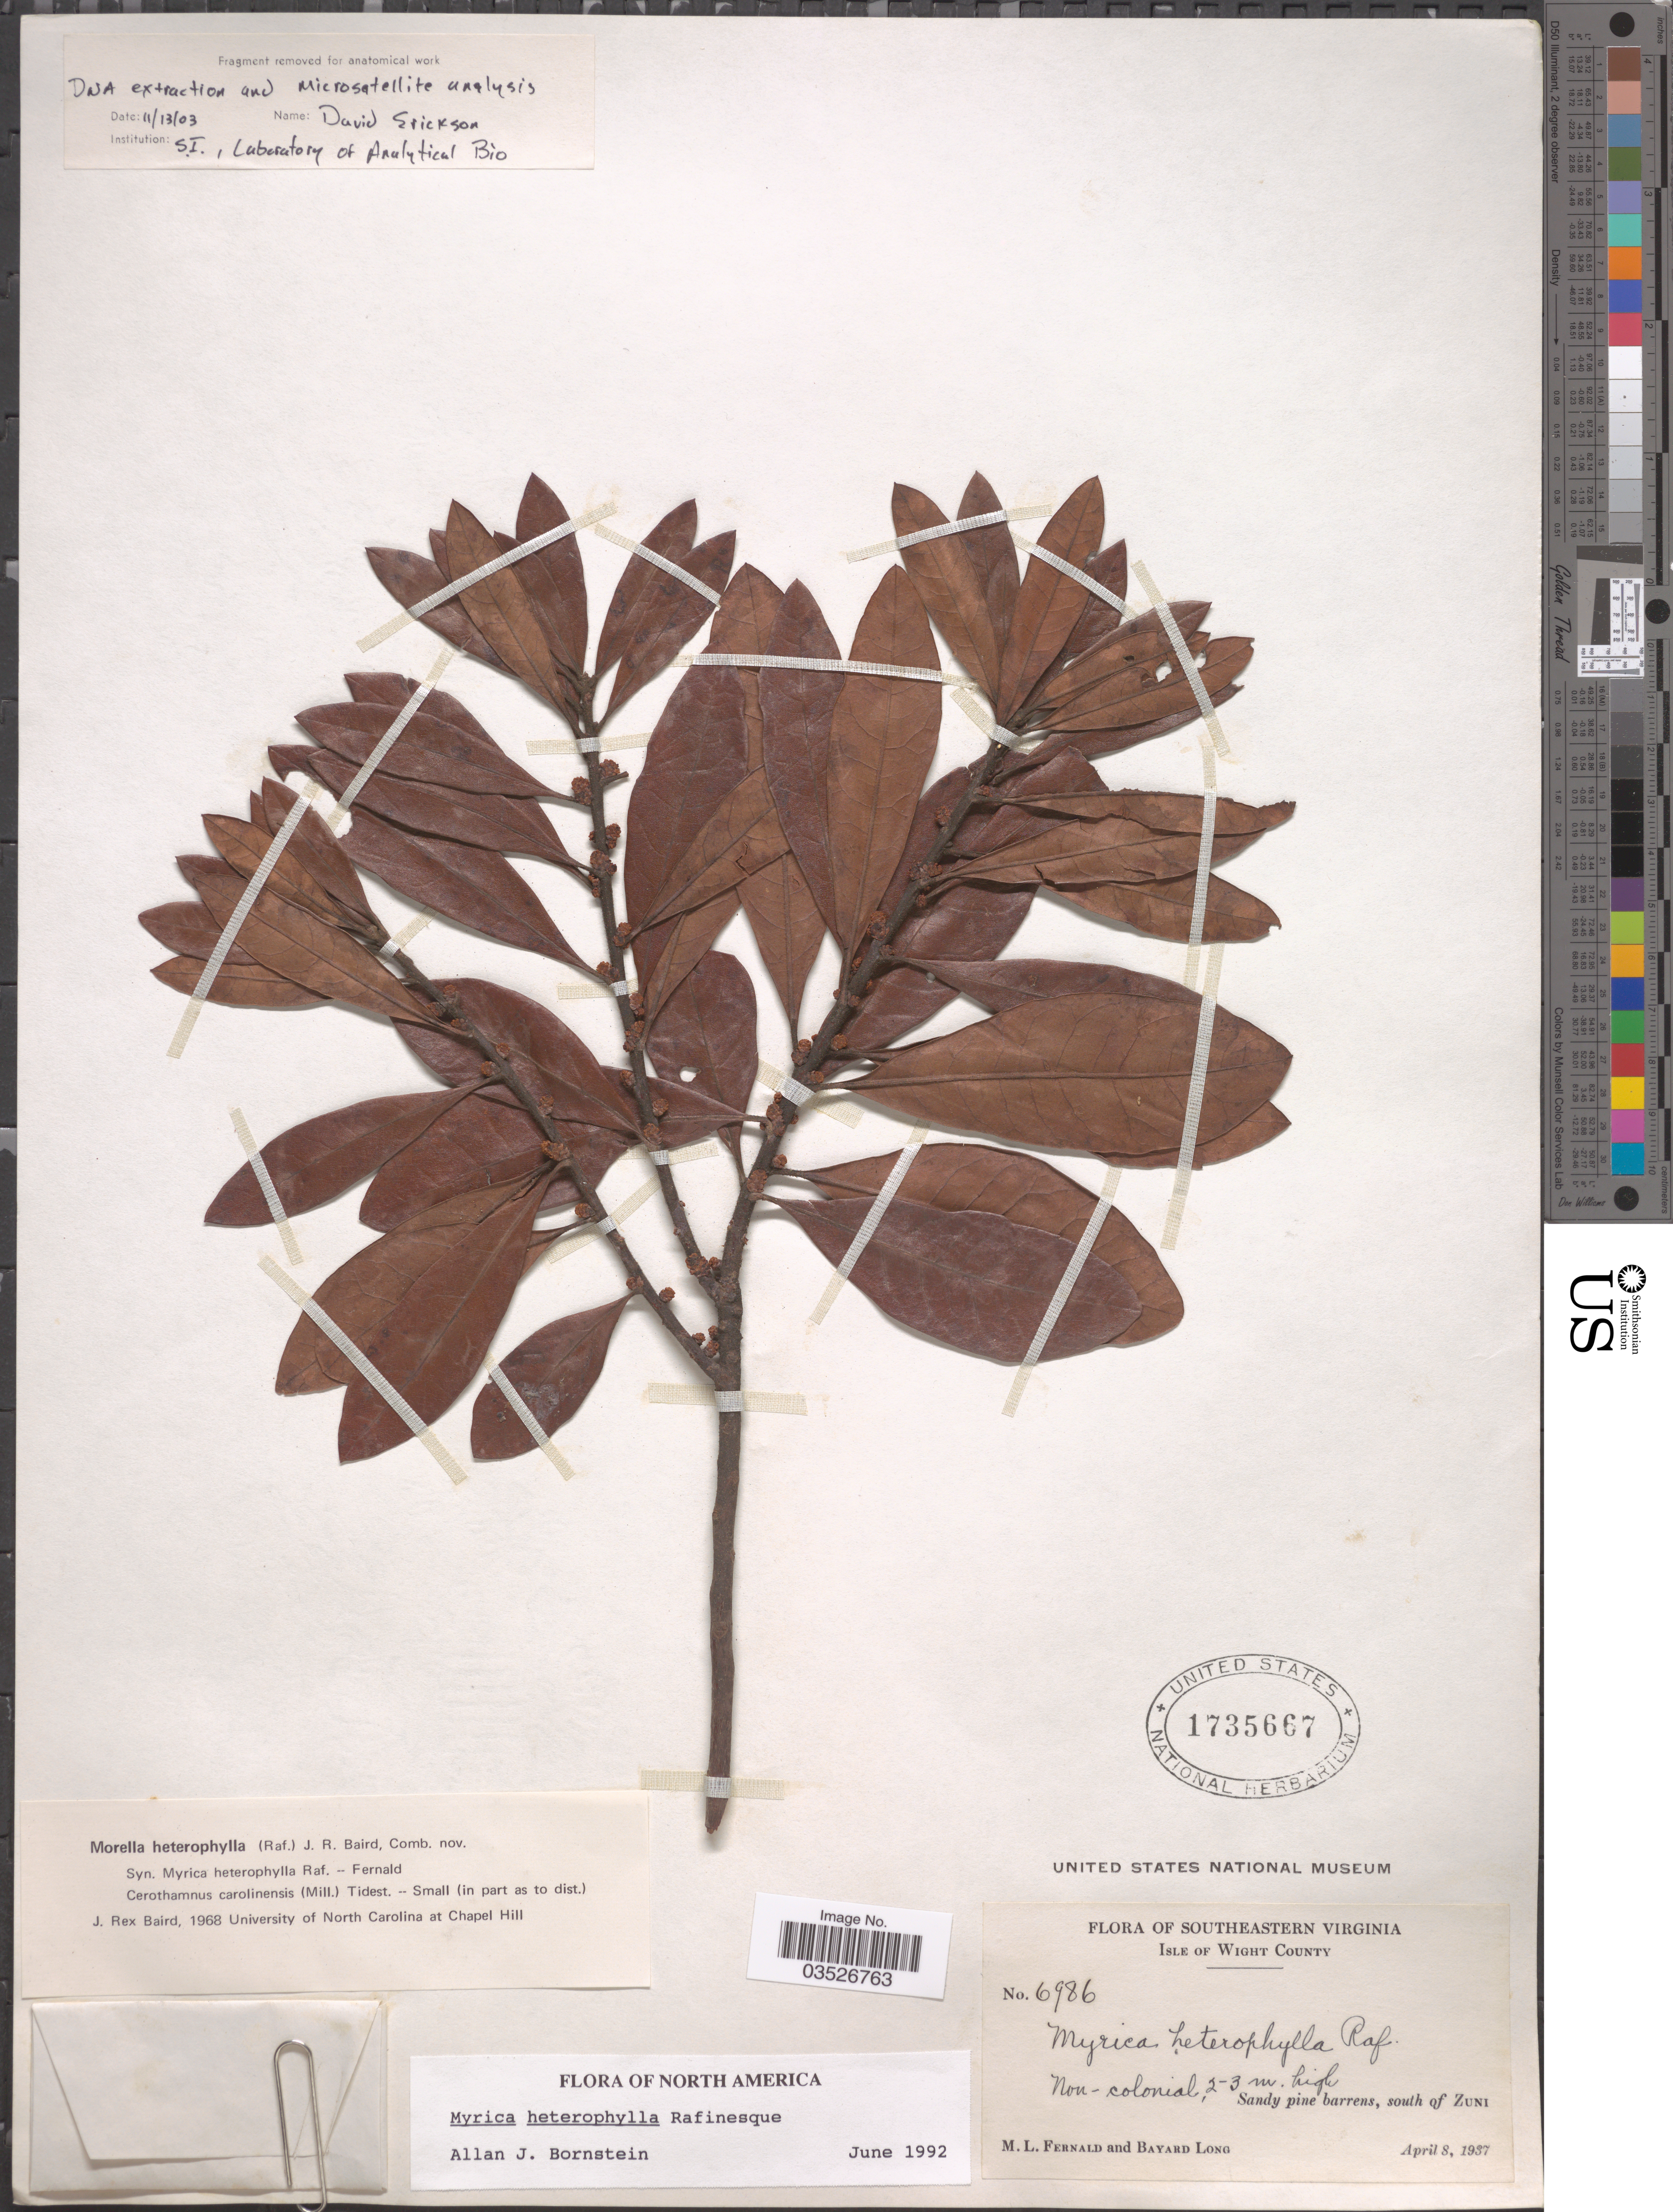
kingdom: Plantae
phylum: Tracheophyta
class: Magnoliopsida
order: Fagales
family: Myricaceae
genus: Morella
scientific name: Morella caroliniensis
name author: (Mill.) Small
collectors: M. L. Fernald & B. Long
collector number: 6986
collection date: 1937-04-08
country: United States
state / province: Virginia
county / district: Isle of Wight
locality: Southeastern Virginia, Isle of Wight County. Sandy pine barrens, south of Zuni.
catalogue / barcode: US 1735667